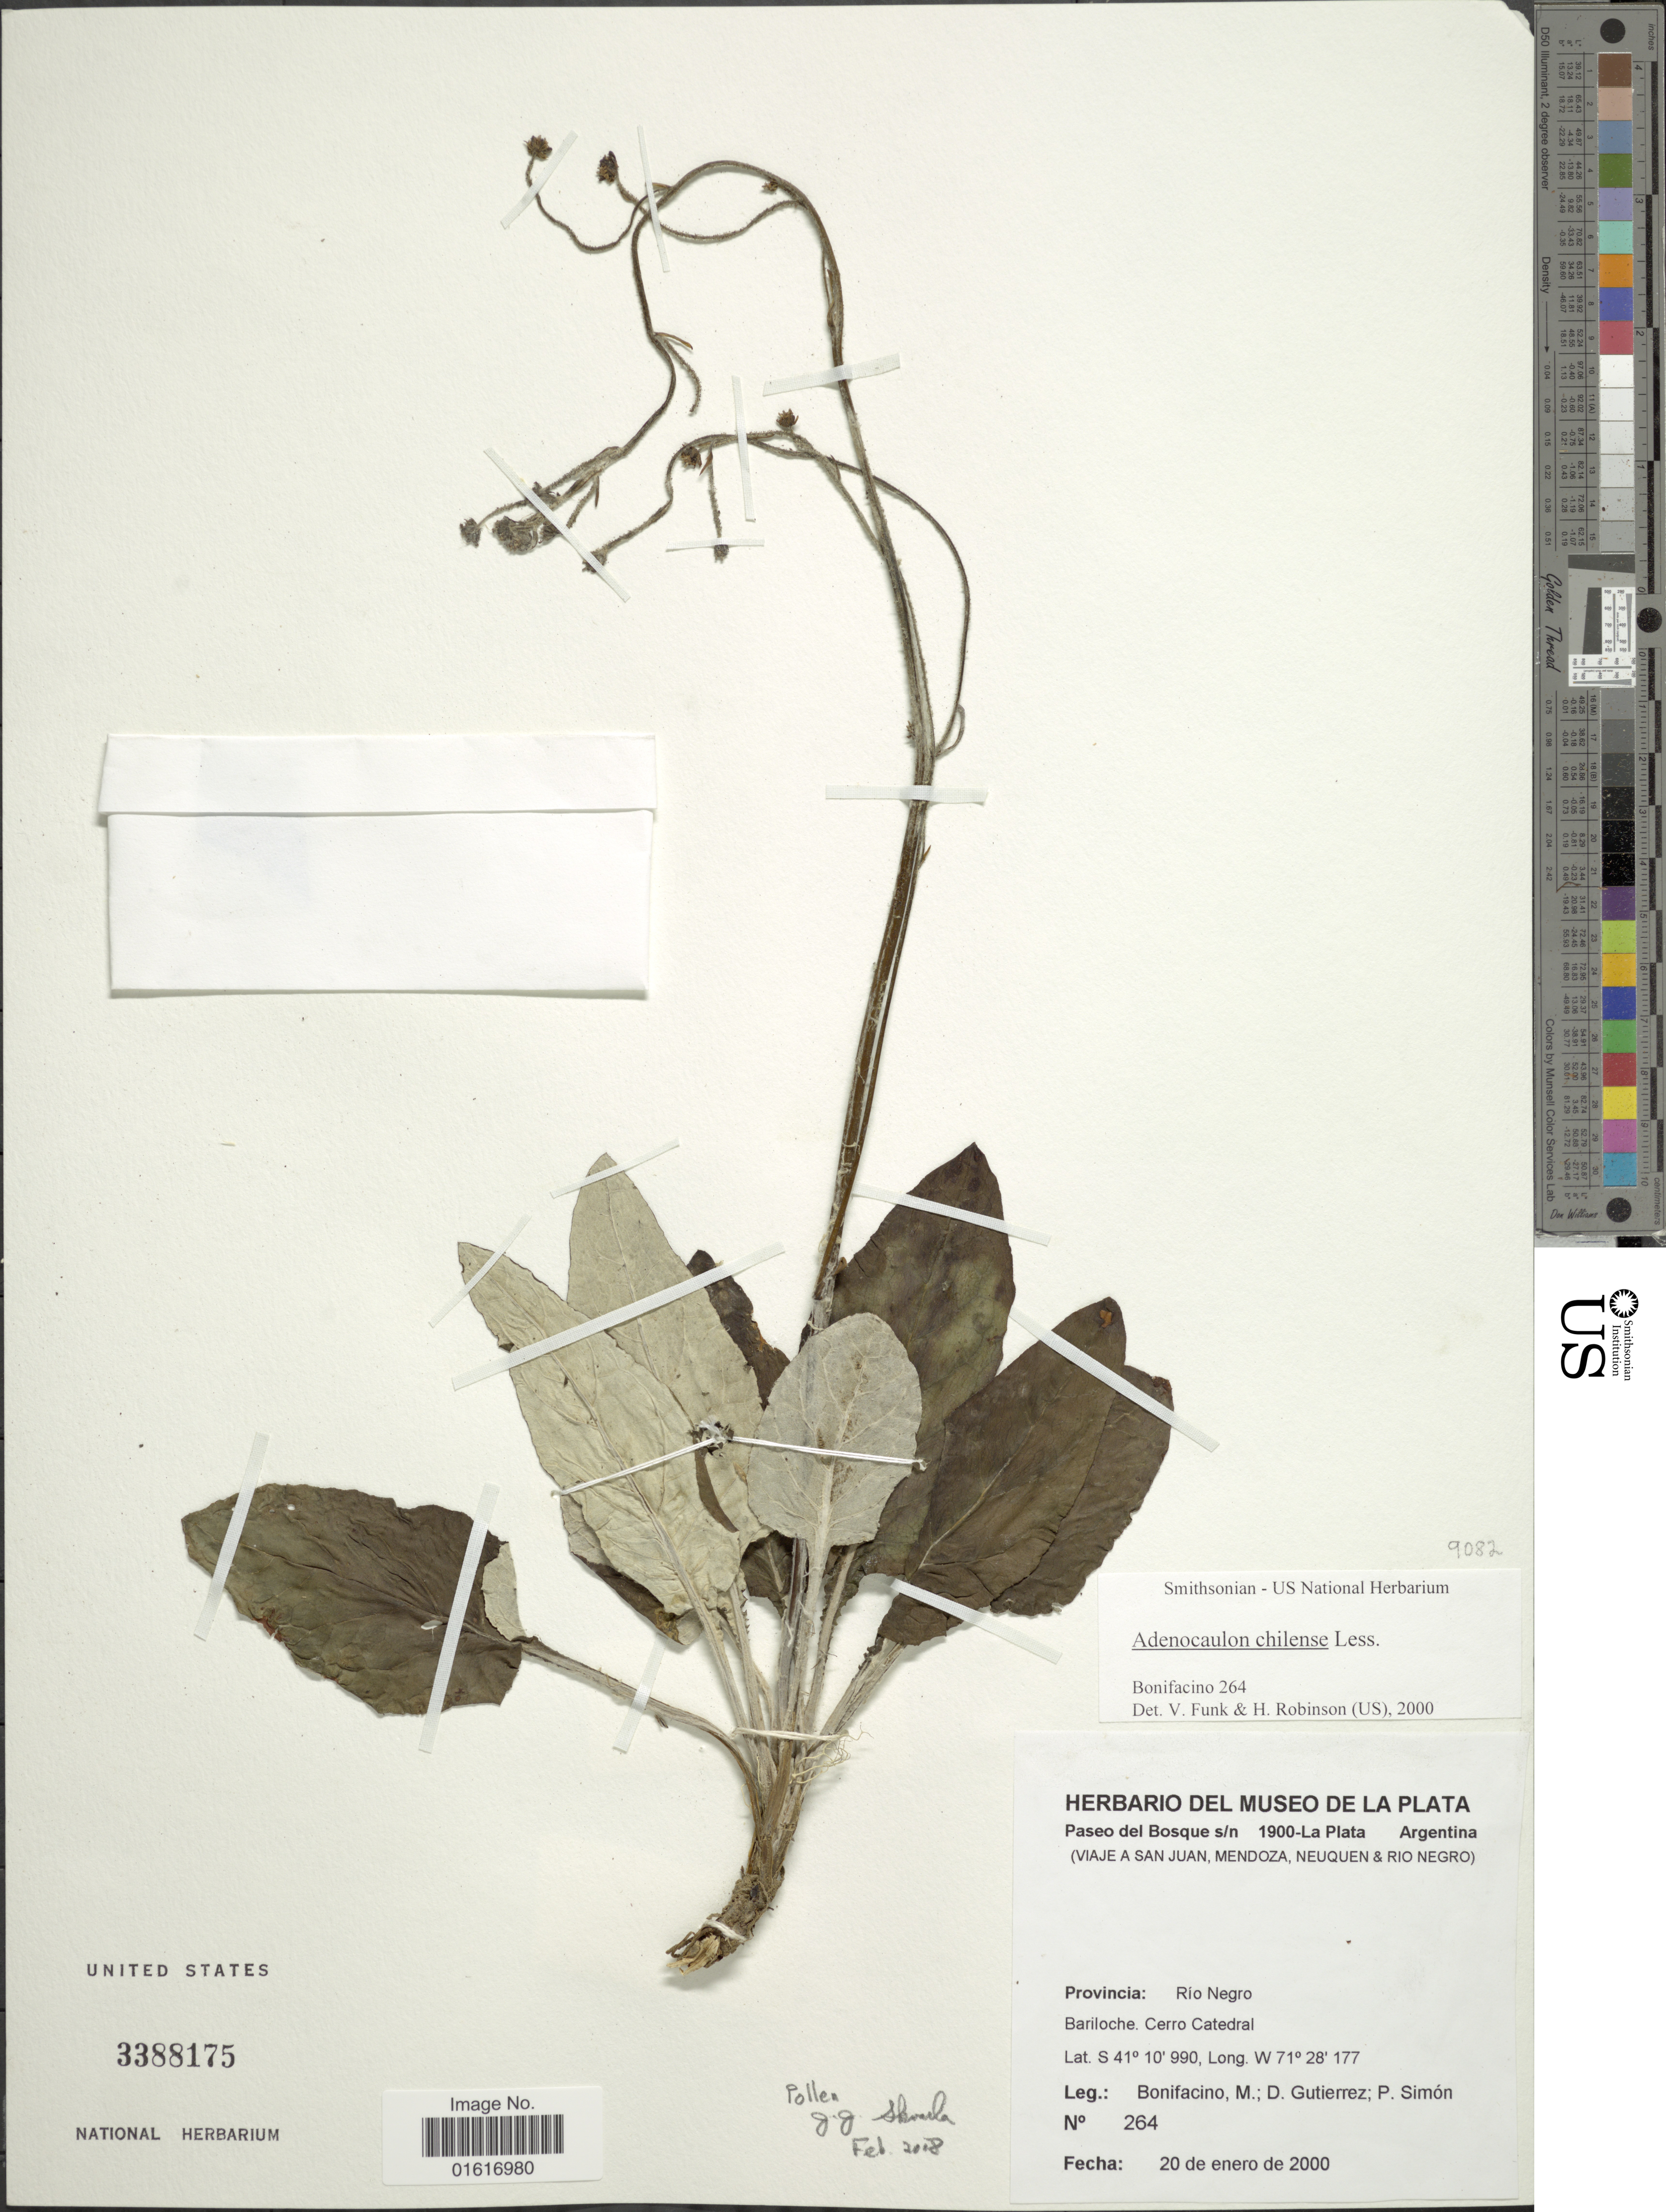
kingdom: Plantae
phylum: Tracheophyta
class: Magnoliopsida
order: Asterales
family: Asteraceae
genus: Adenocaulon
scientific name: Adenocaulon chilense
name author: Less.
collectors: M. Bonifacino, D. G. Gutiérrez & P. Simon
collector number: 0264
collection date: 2000-01-20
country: Argentina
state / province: Rio Negro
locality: Bariloche. Cerro Catedral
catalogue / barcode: US 3388175